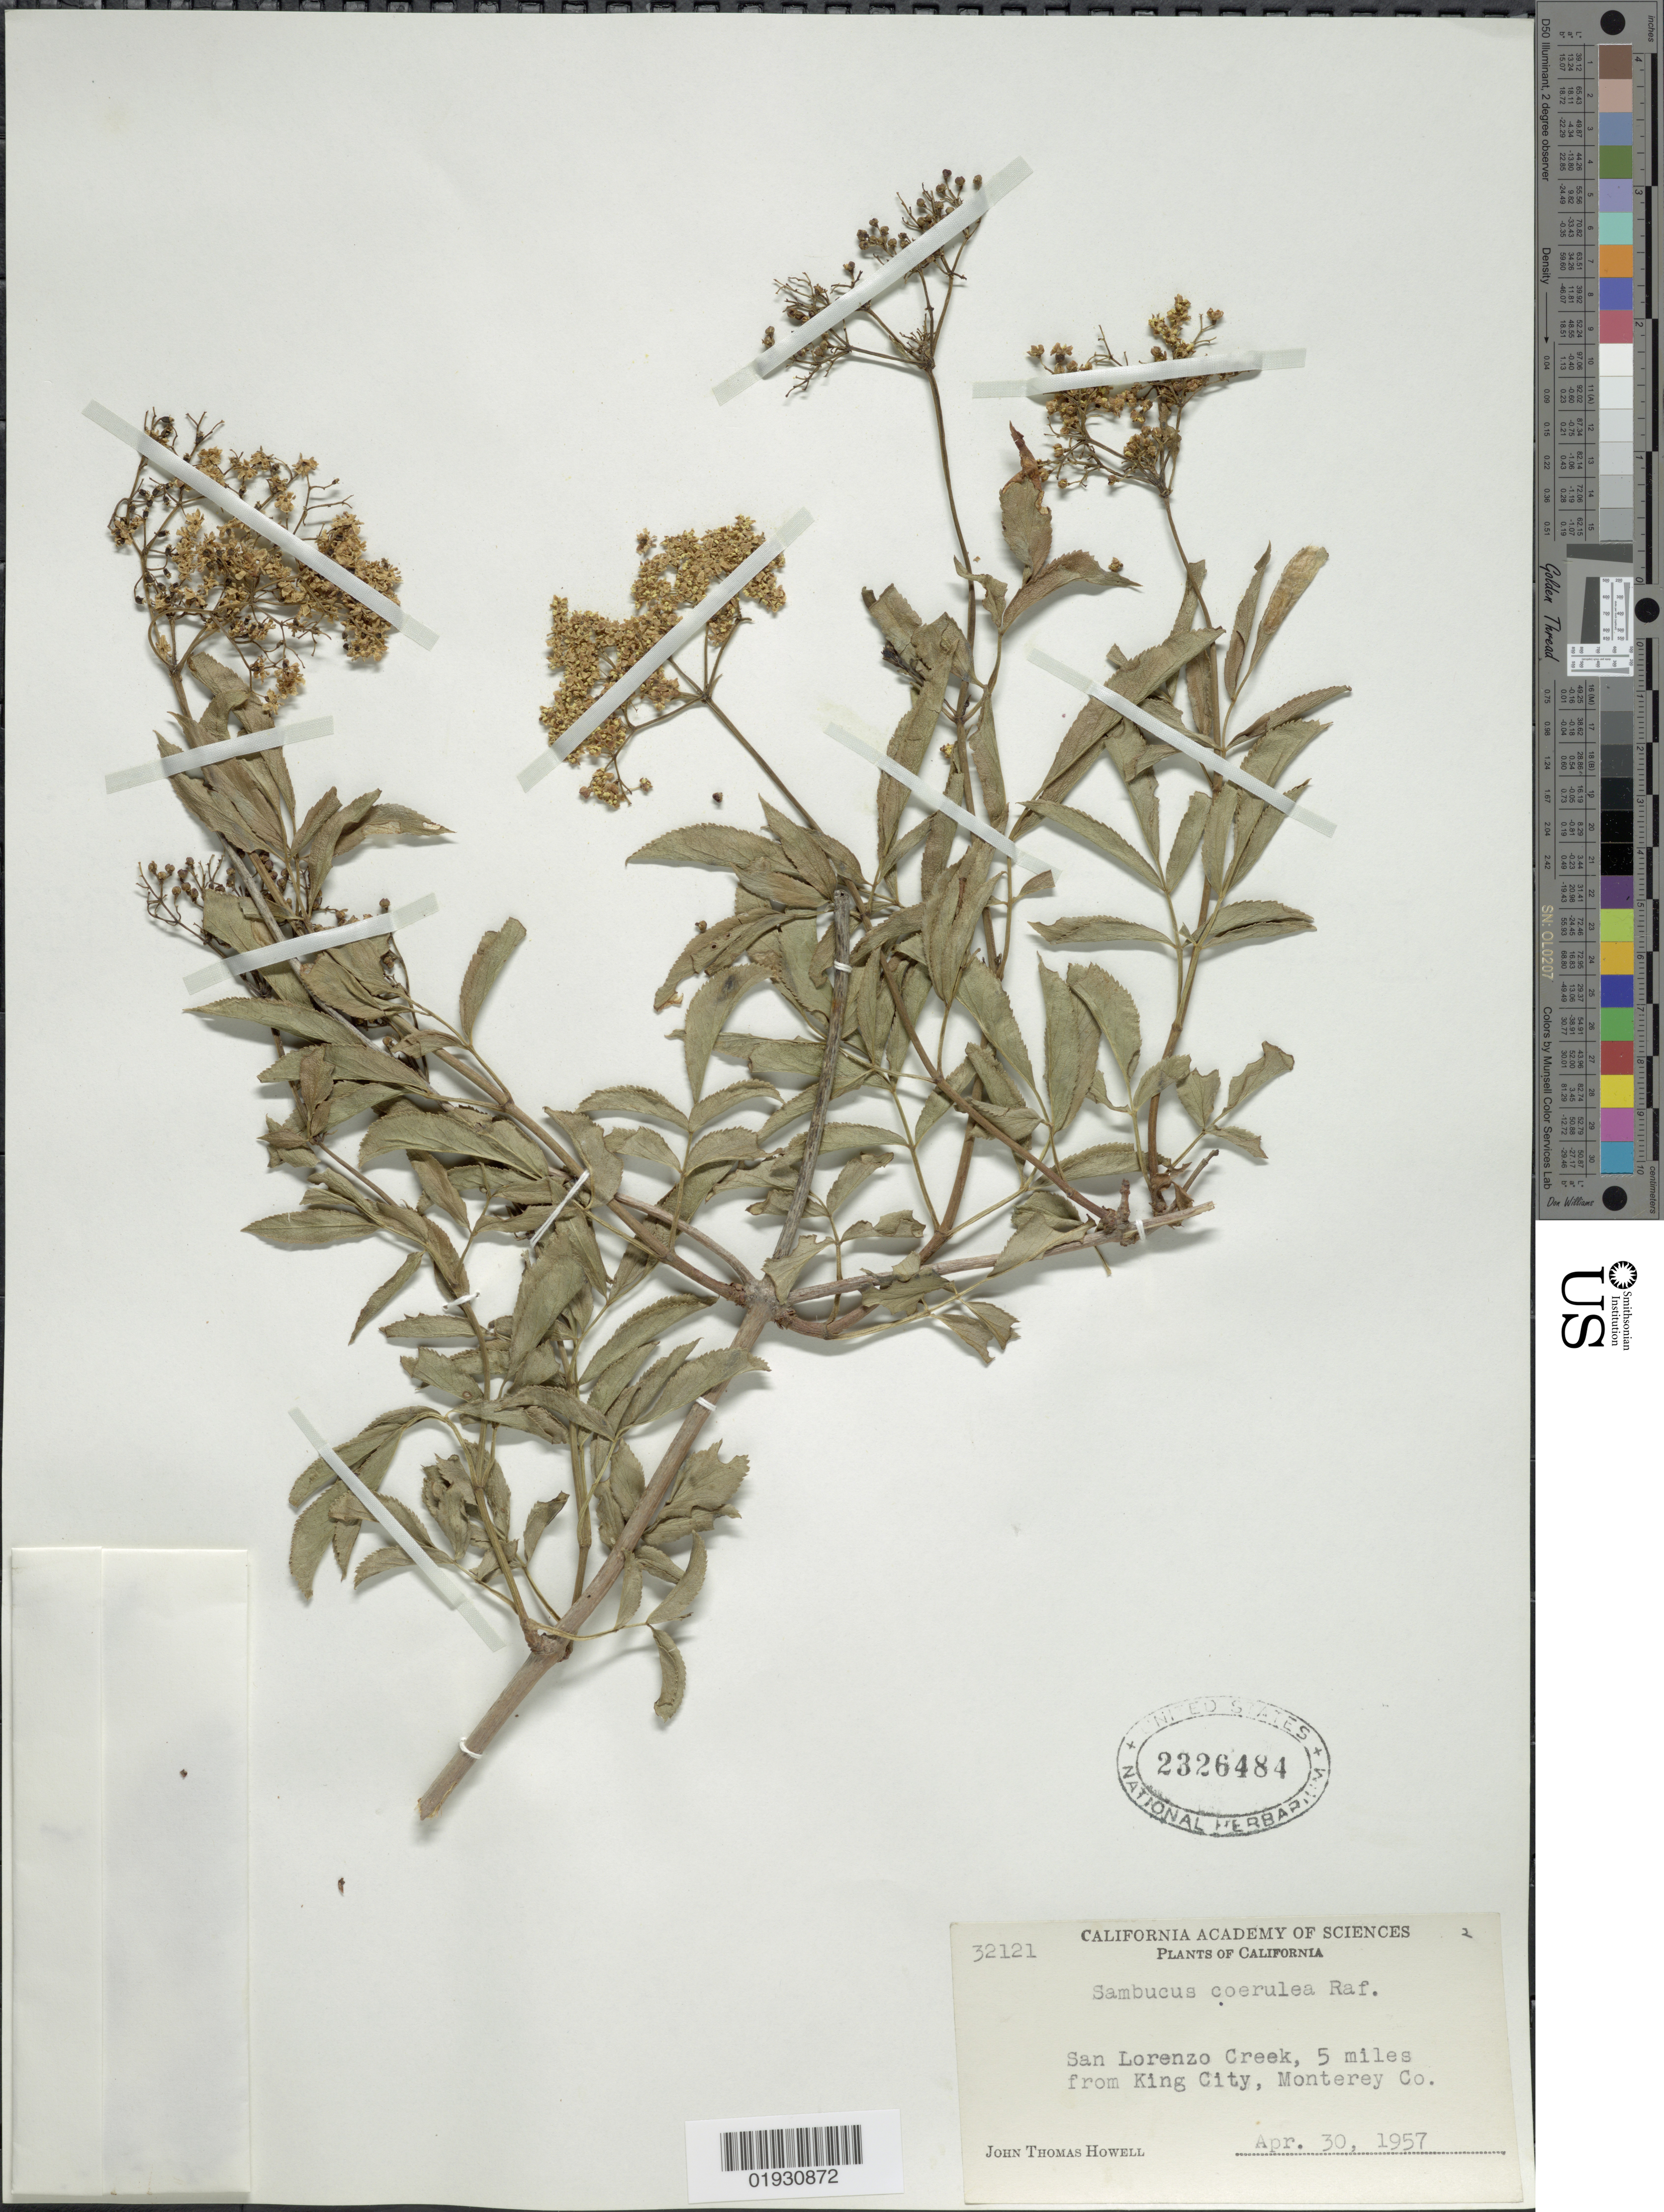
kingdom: Plantae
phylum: Tracheophyta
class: Magnoliopsida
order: Dipsacales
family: Viburnaceae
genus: Sambucus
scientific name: Sambucus cerulea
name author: Raf.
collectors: J. T. Howell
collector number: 32121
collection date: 1957-04-30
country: United States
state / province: California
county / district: Monterey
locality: San Lorenzo Creek, 5 miles from King City, Monterey Co.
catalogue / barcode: US 2326484